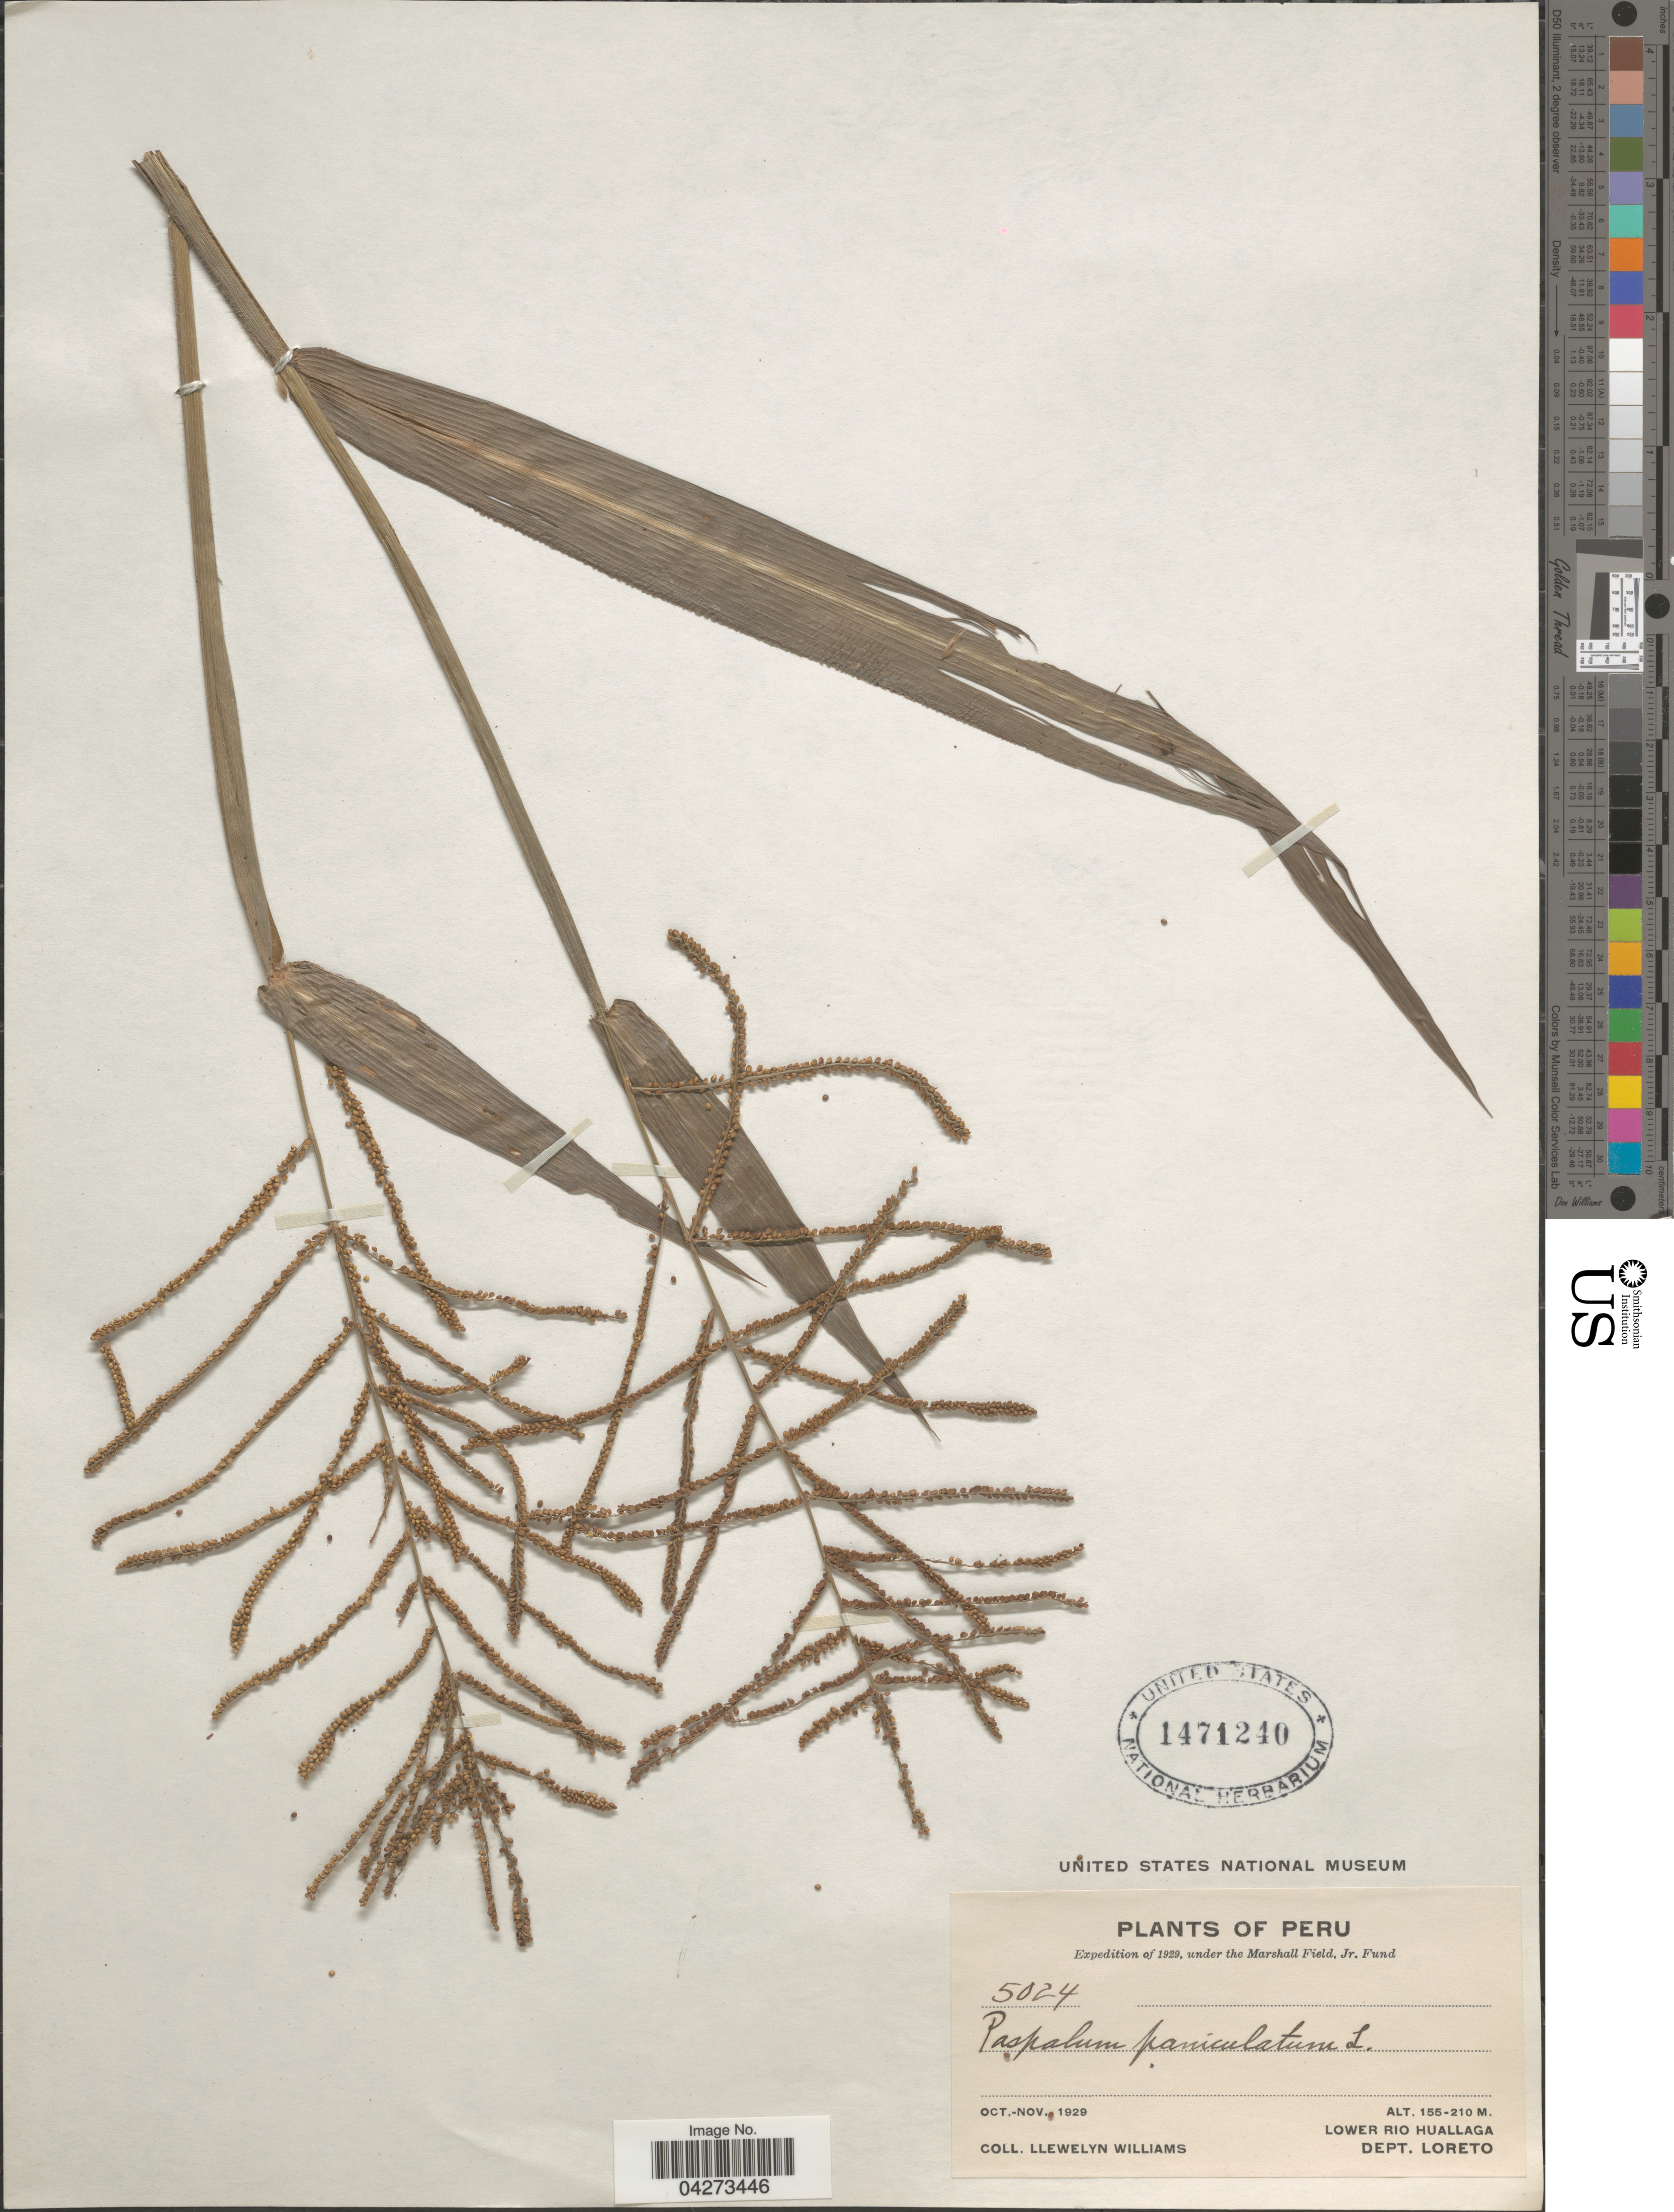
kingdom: Plantae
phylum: Tracheophyta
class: Liliopsida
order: Poales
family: Poaceae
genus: Paspalum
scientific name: Paspalum paniculatum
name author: L.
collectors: Ll. Williams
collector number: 5024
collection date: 1929-10/1929-11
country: Peru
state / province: Loreto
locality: Expedition of 1929. Lower Rio Huallaga. Dept. Loreto.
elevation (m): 155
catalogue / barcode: US 1471240